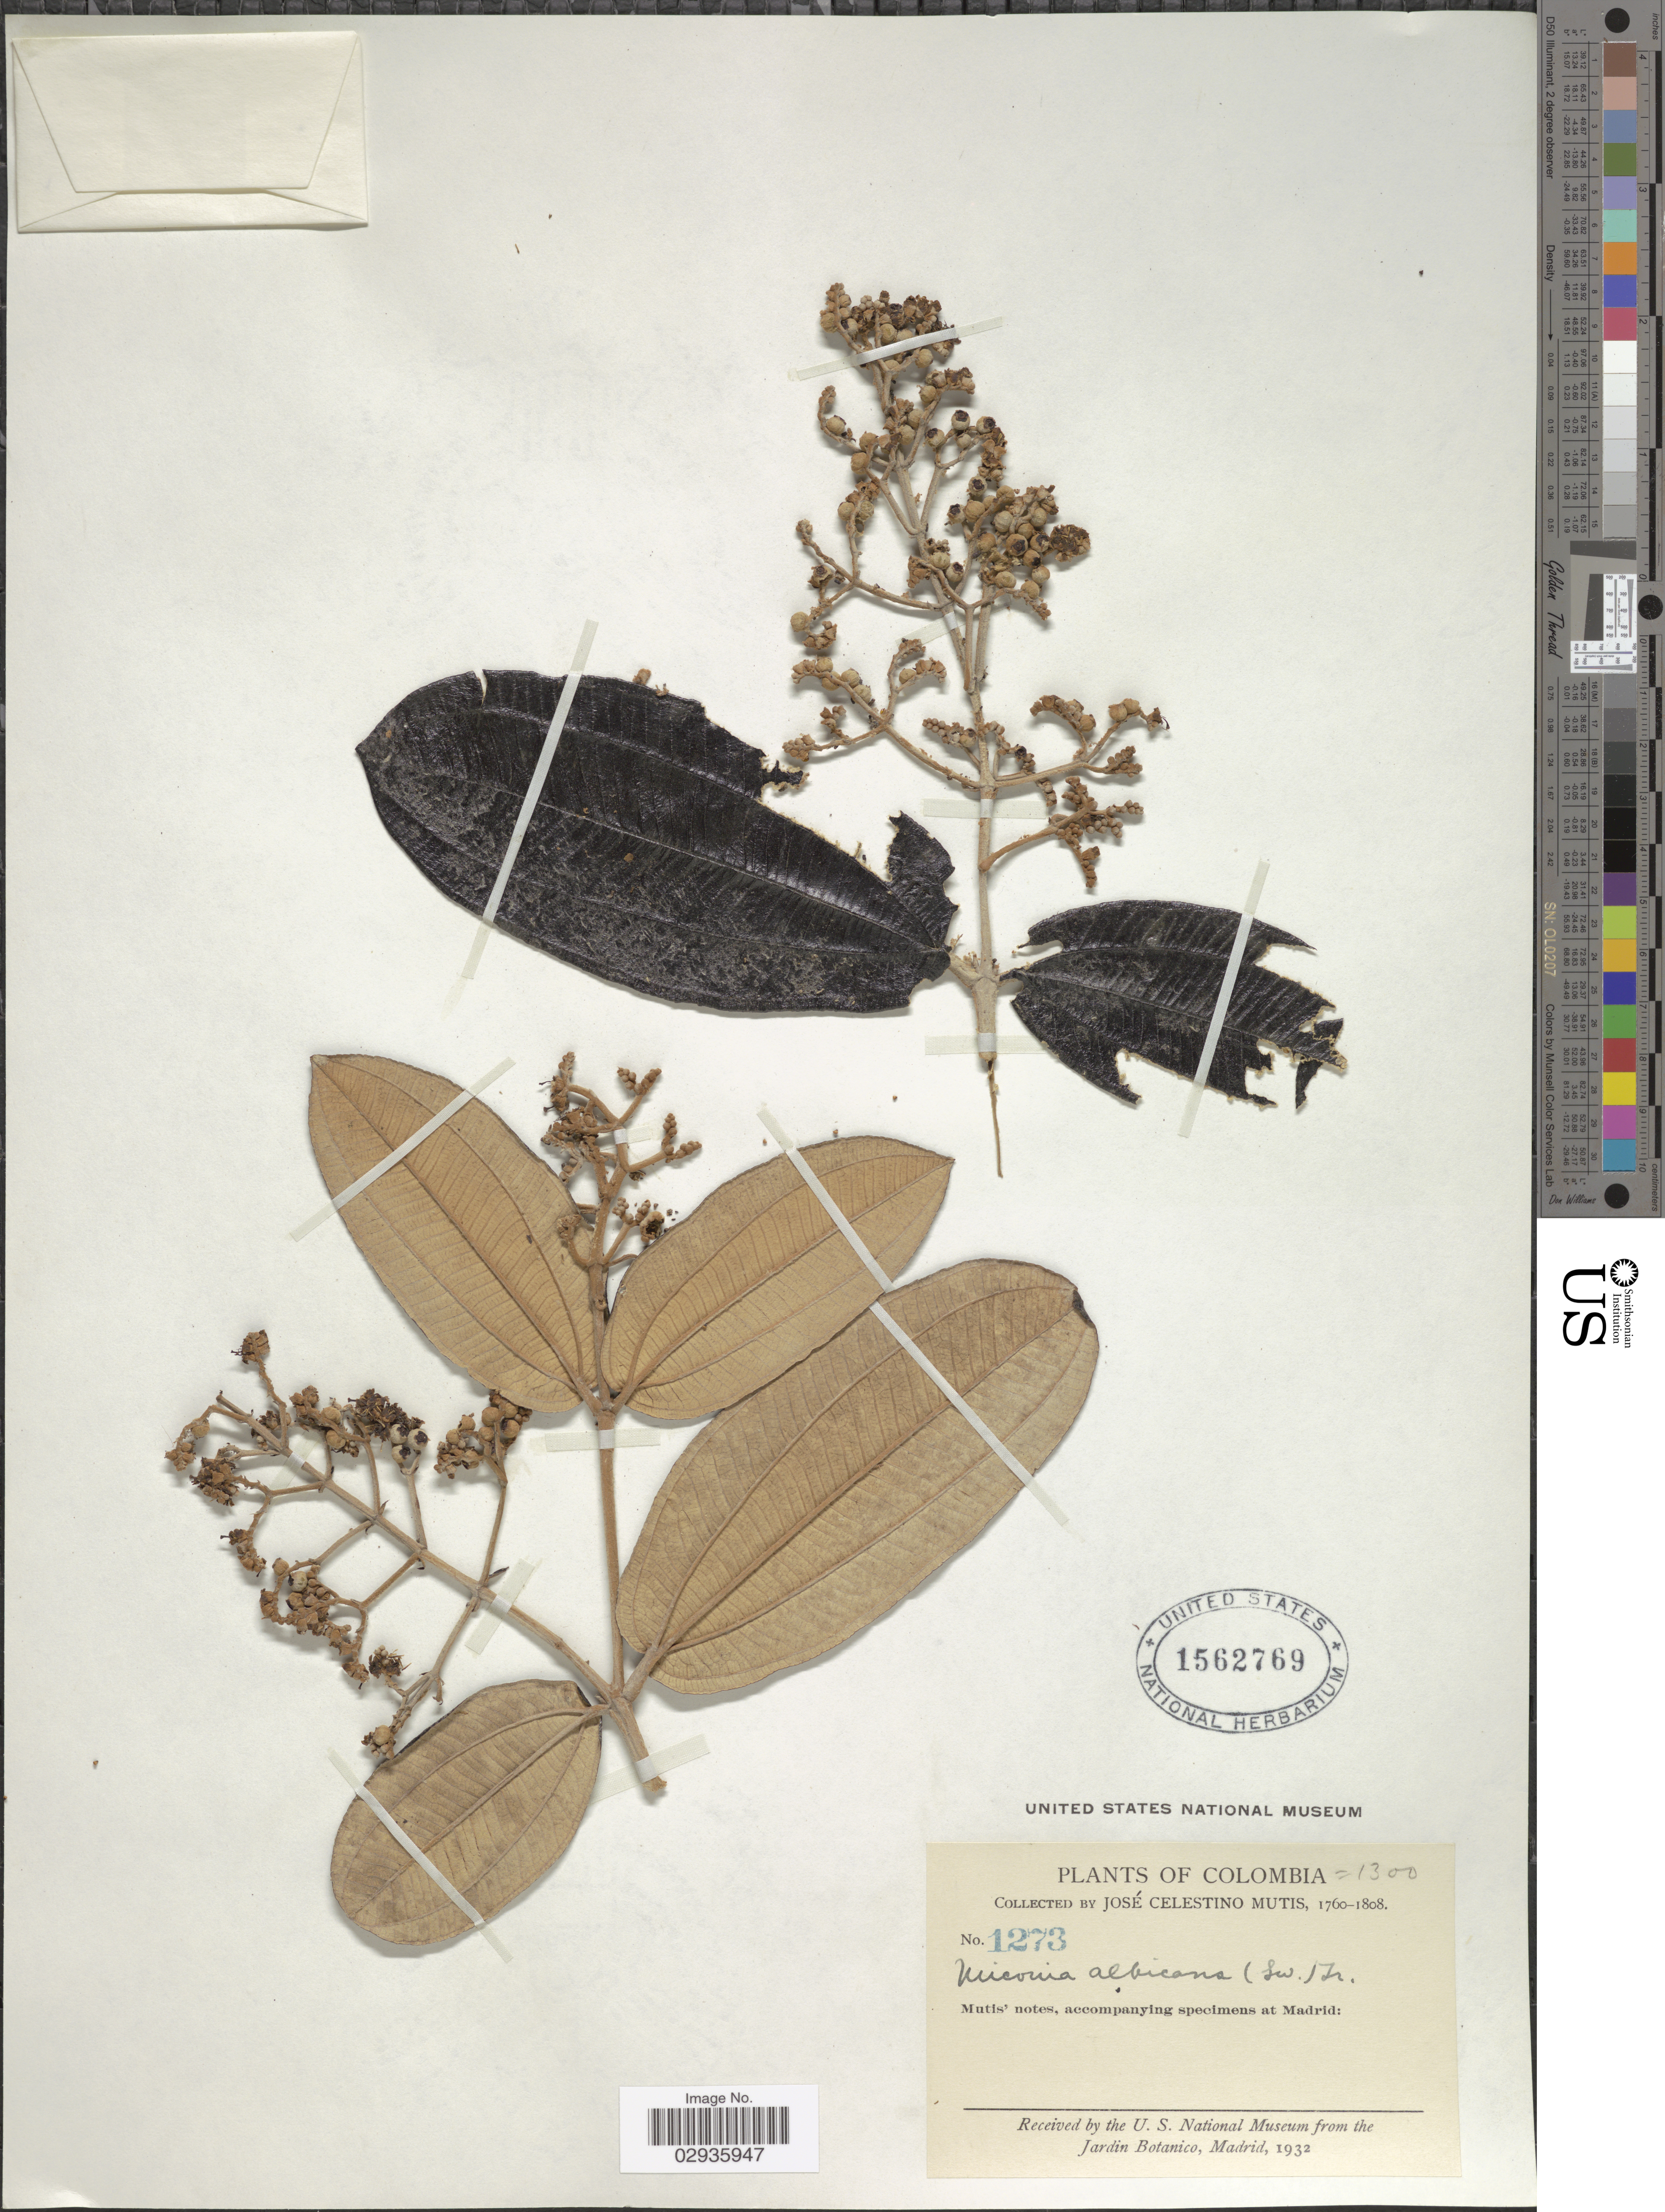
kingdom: Plantae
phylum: Tracheophyta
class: Magnoliopsida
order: Myrtales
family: Melastomataceae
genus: Miconia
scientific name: Miconia albicans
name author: (Sw.) Steud.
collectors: J. C. B. Mutis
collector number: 1273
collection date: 1760/1808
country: Colombia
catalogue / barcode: US 1562769